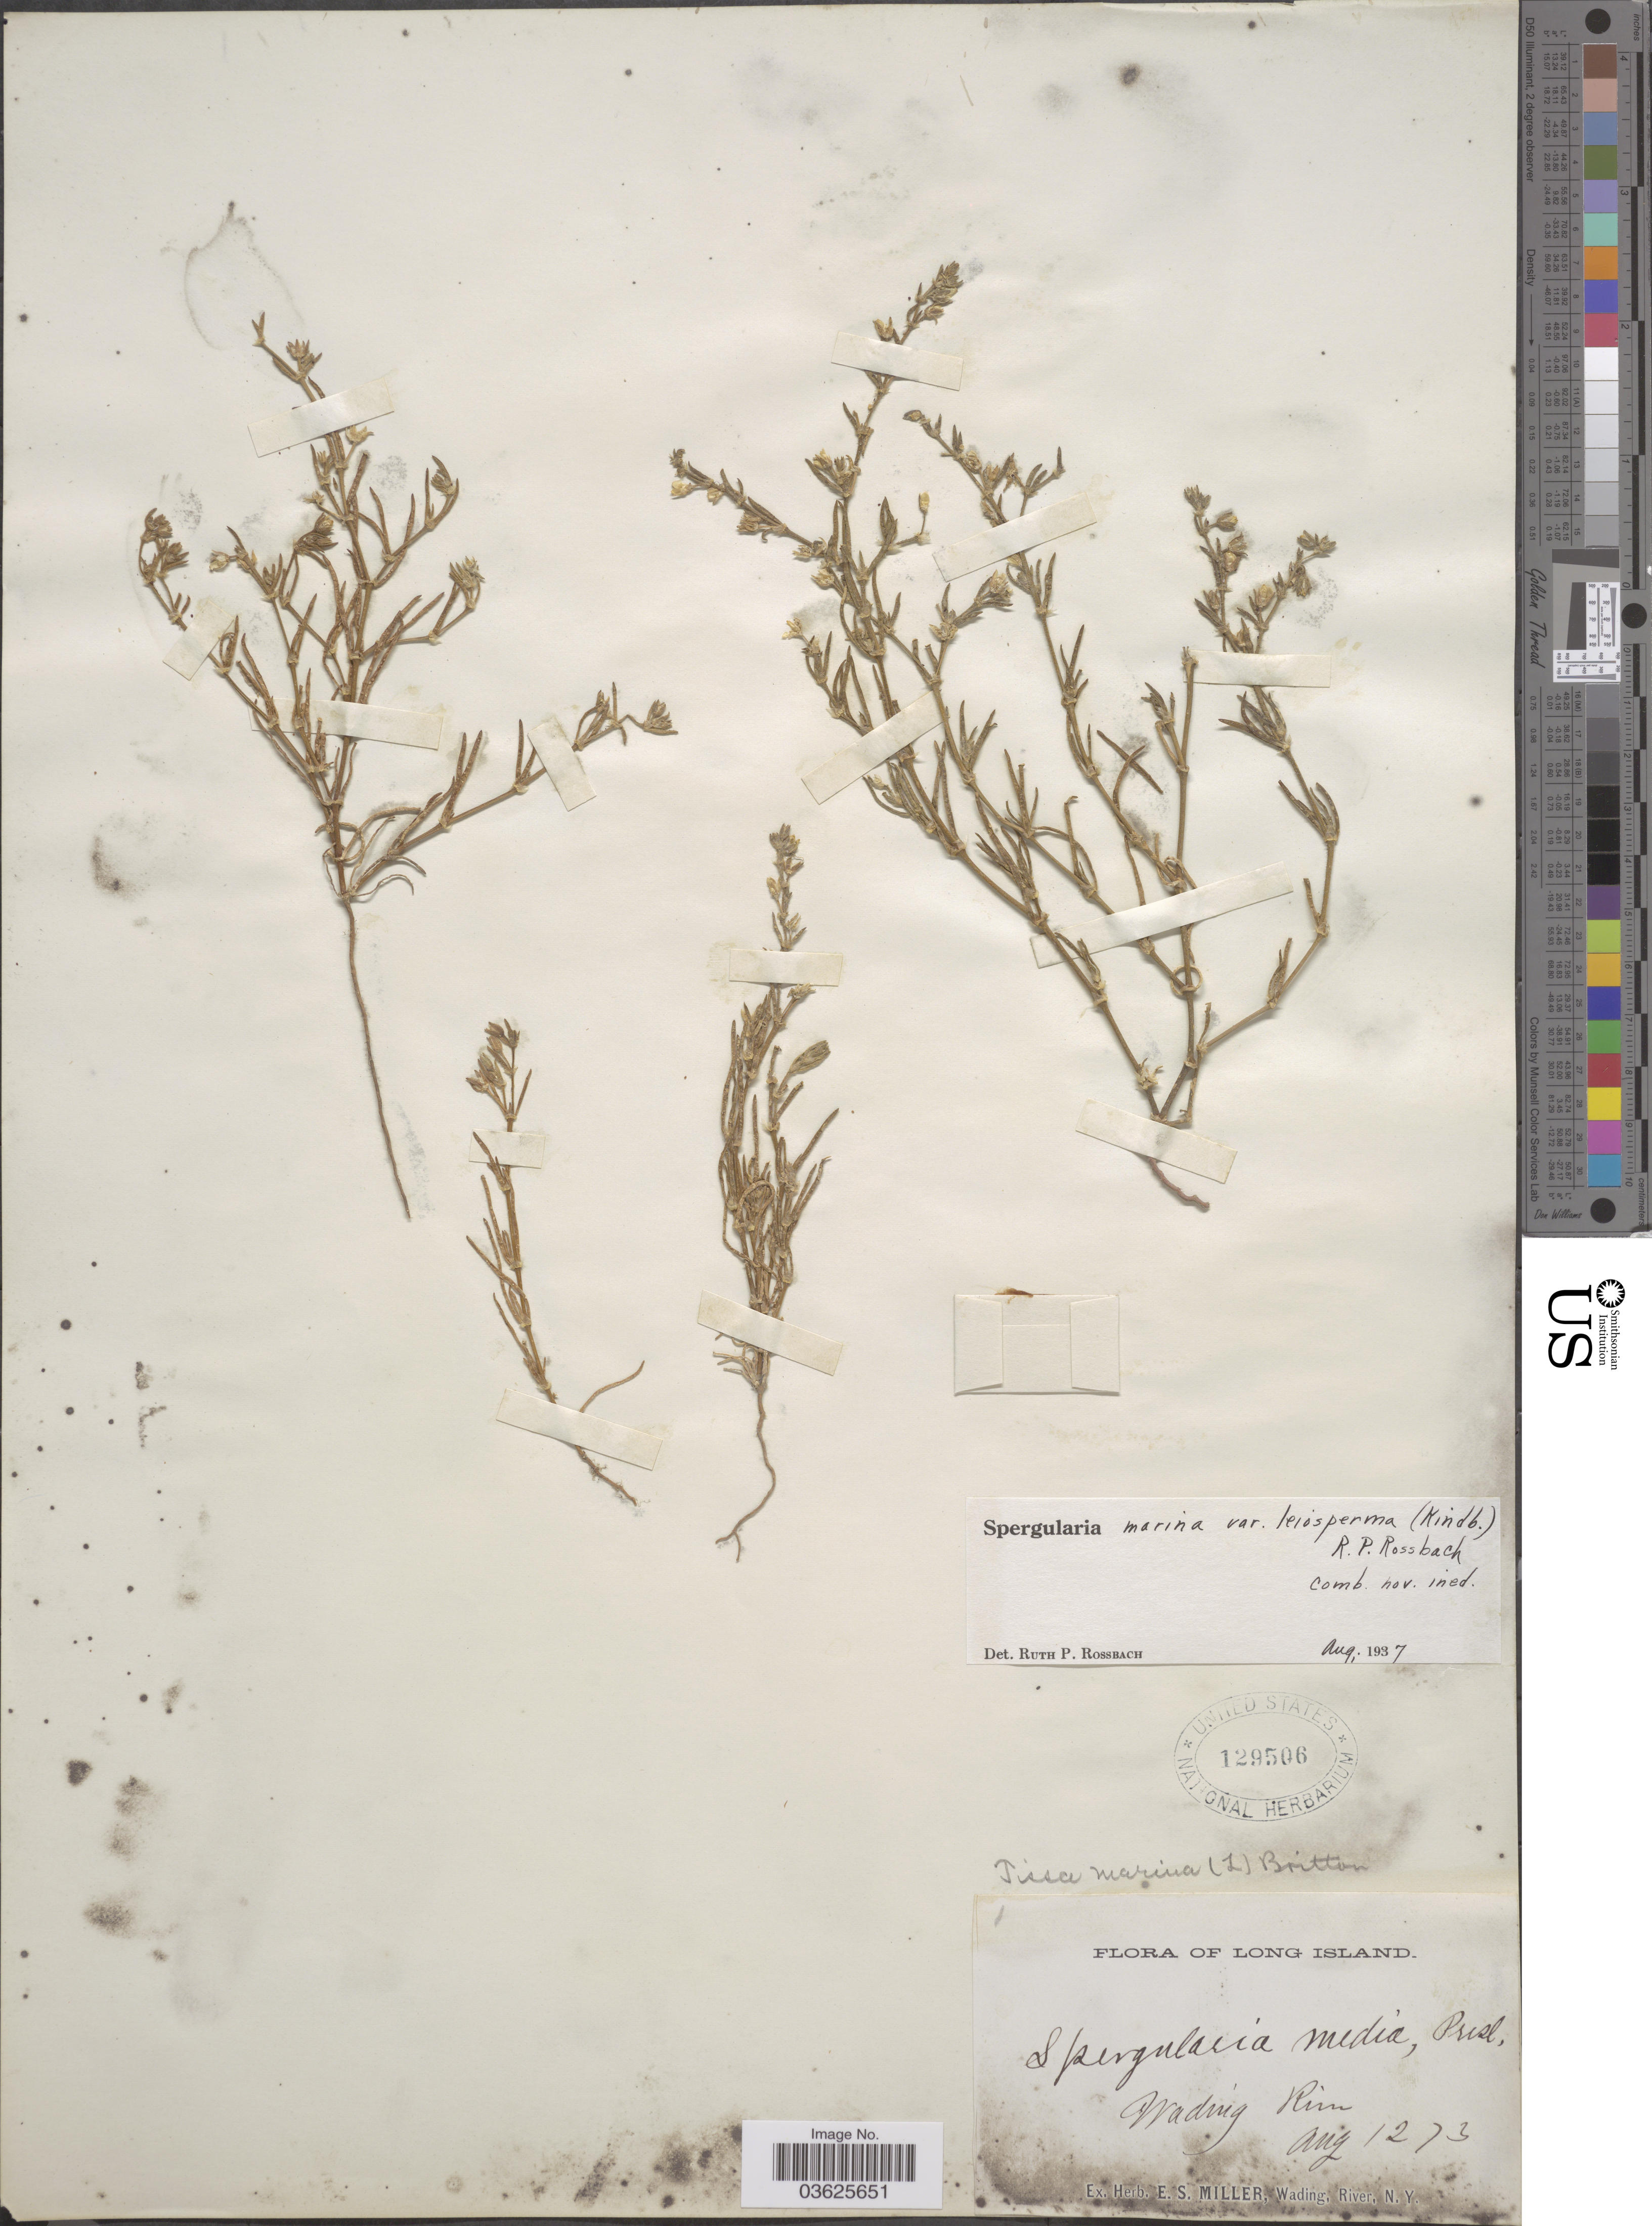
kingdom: Plantae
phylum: Tracheophyta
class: Magnoliopsida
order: Caryophyllales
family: Caryophyllaceae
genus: Spergularia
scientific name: Spergularia marina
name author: (L.) Griseb.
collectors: ex herb. E. S. Miller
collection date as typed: Transcribed d/m/y: 12/8/73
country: United States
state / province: New York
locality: Long Island, Wading River.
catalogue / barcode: US 129506